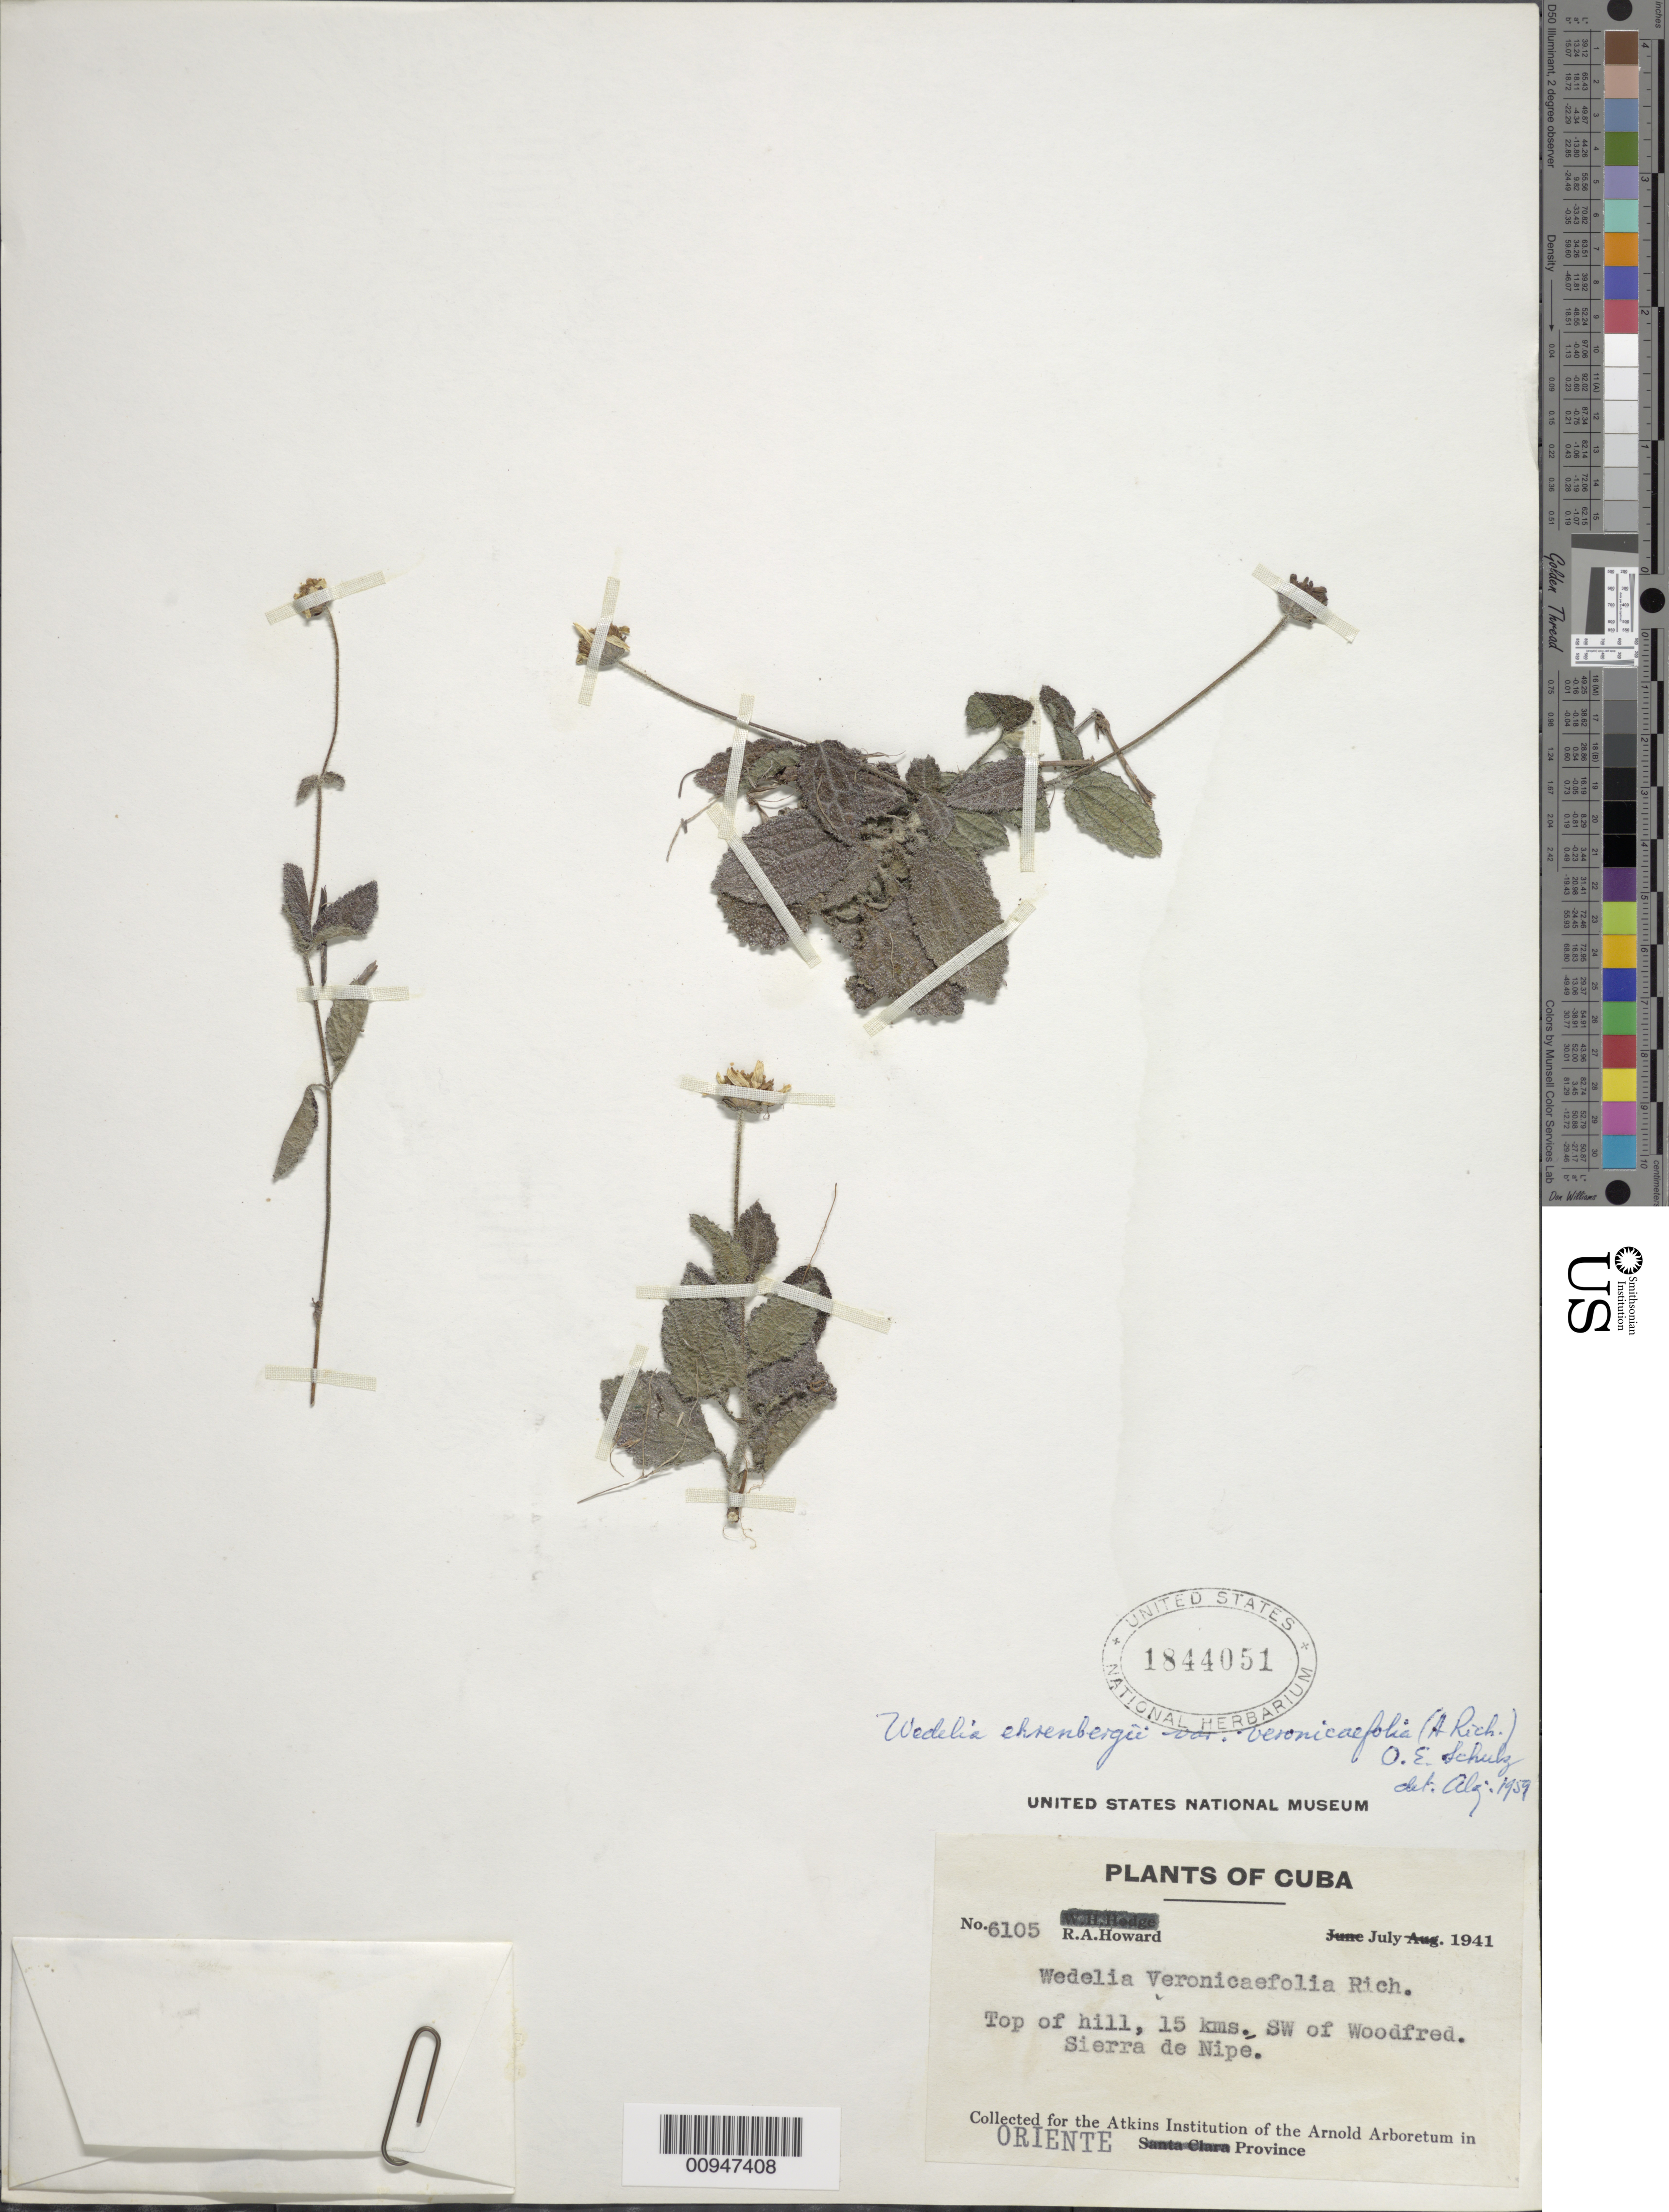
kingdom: Plantae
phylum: Tracheophyta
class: Magnoliopsida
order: Asterales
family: Asteraceae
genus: Wedelia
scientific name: Wedelia ehrenbergii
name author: Less.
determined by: Liogier, Alain H.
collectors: R. A. Howard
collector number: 6105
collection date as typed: Jul 1941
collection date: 1941-07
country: Cuba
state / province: Holguín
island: Cuba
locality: Top of hill, 15 kms SW of Woodfred, Sierra de Nipe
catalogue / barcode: US 1844051